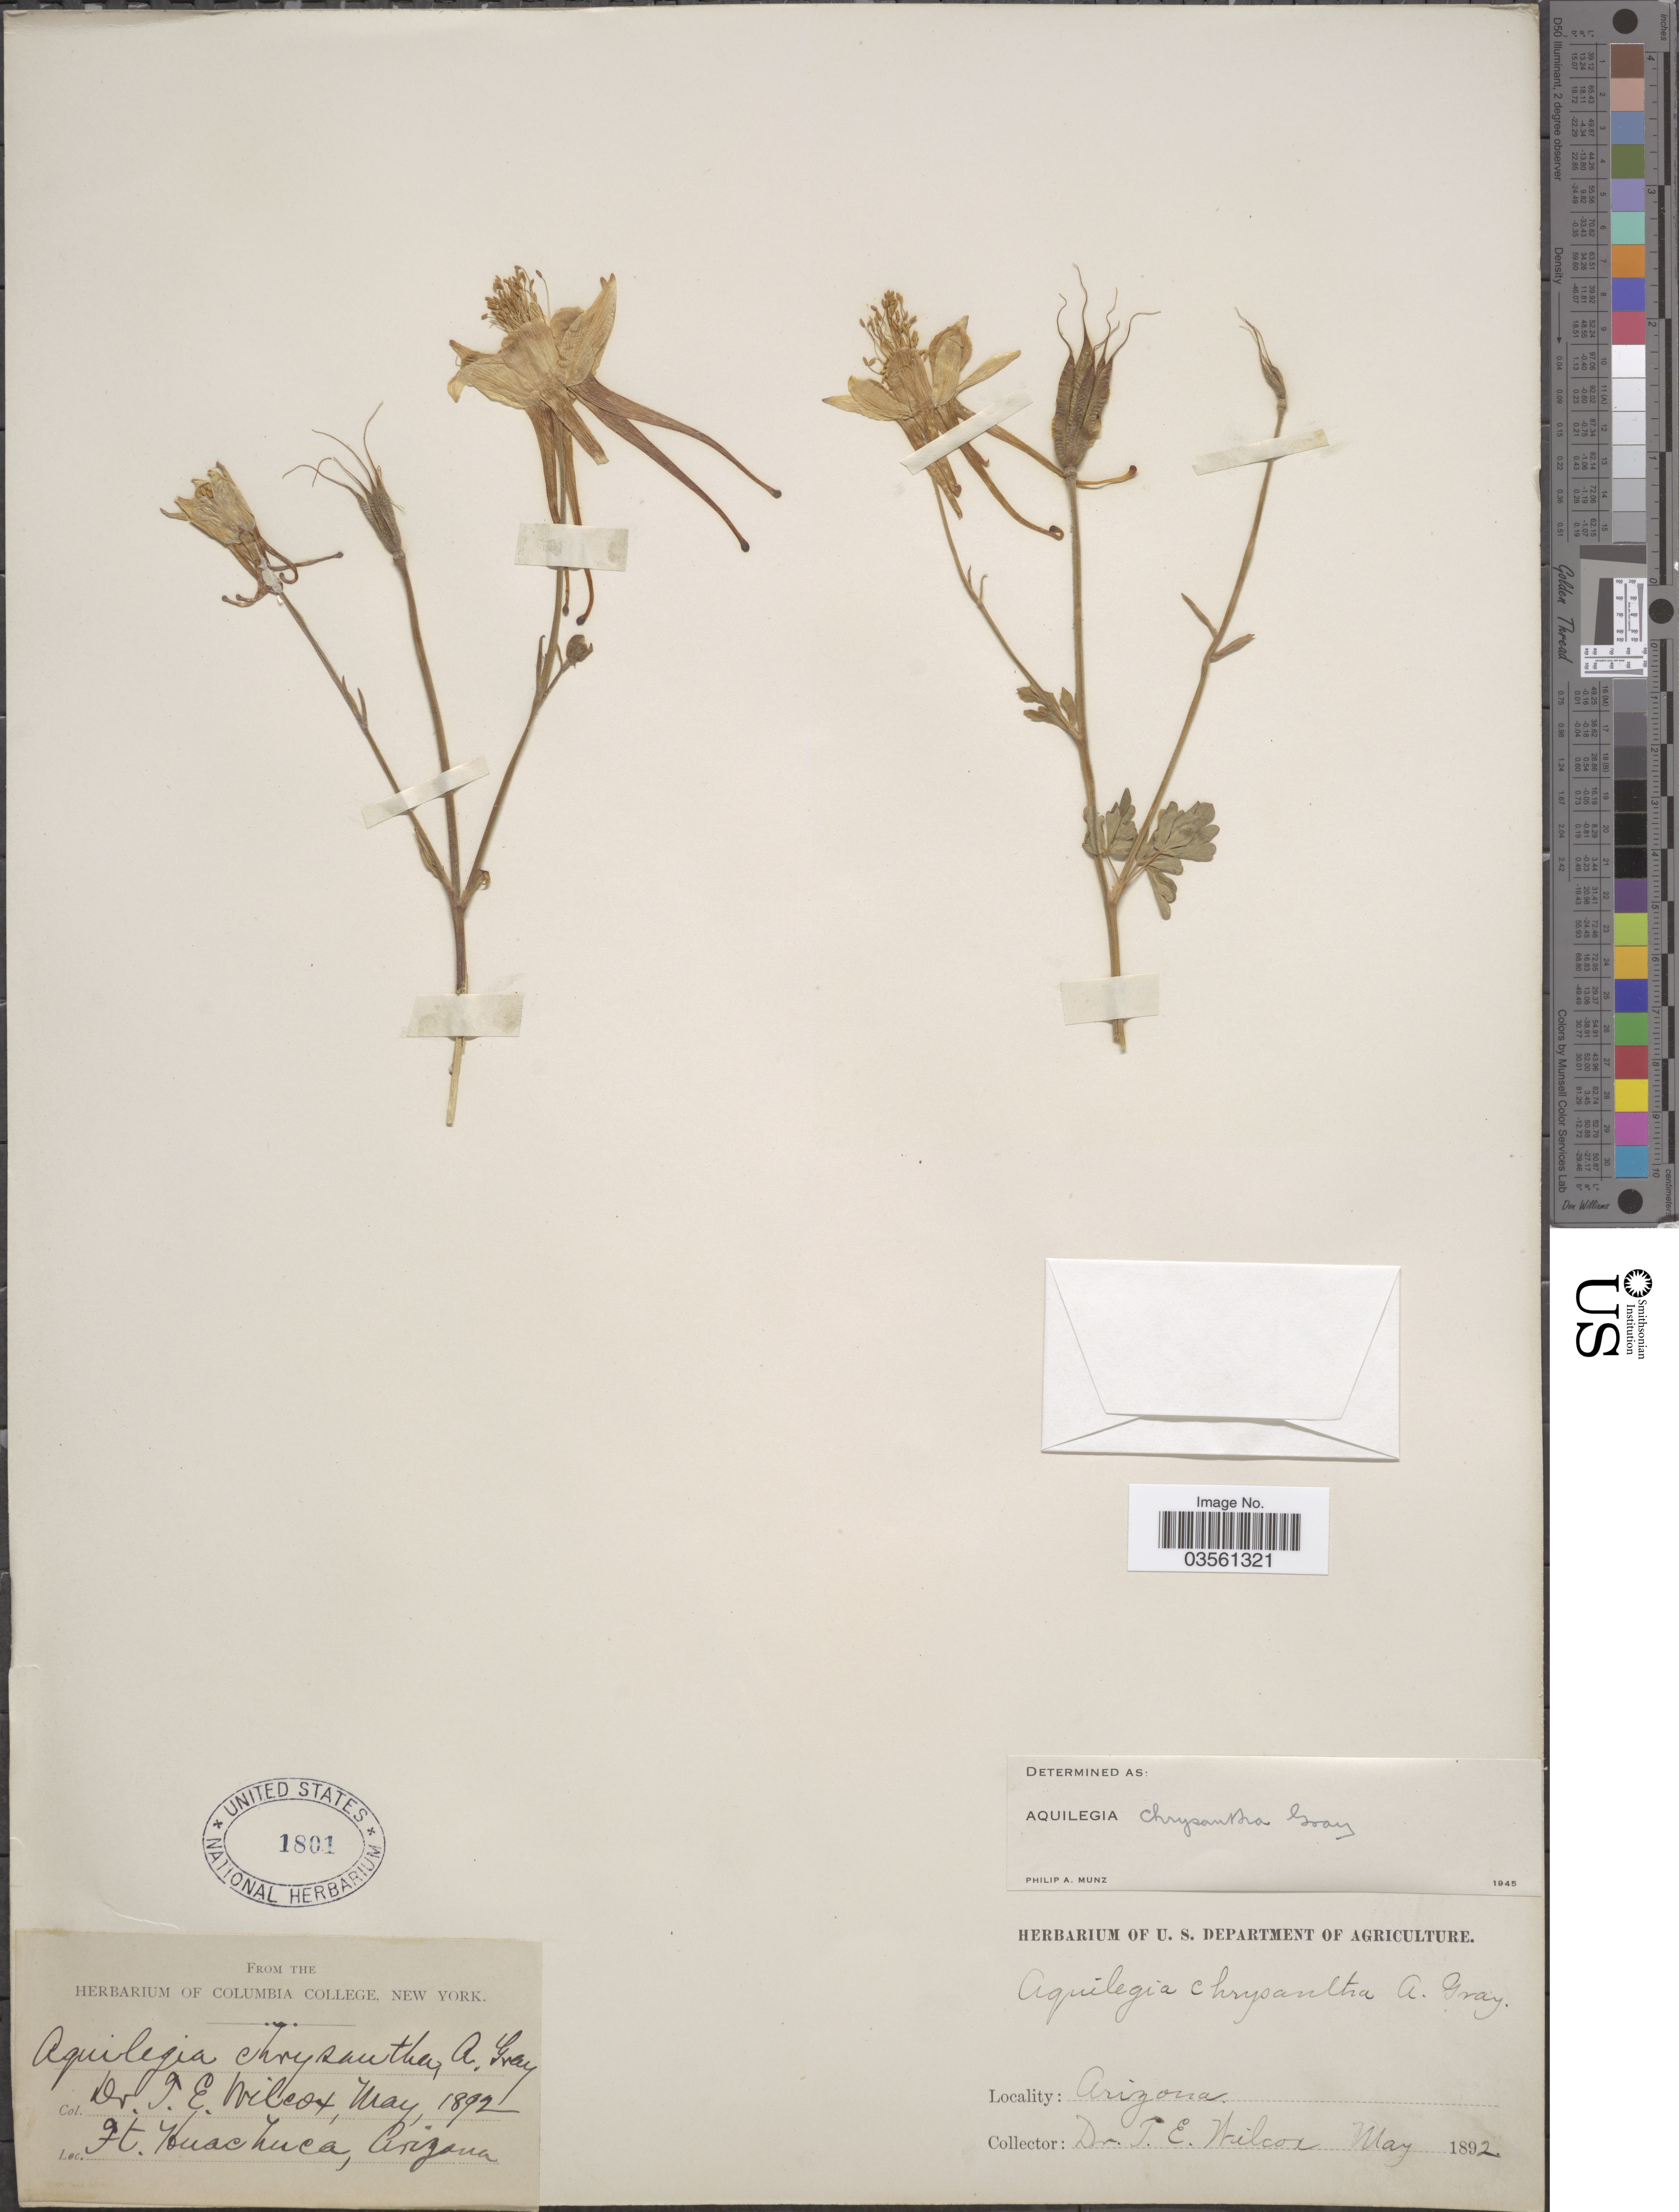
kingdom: Plantae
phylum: Tracheophyta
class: Magnoliopsida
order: Ranunculales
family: Ranunculaceae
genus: Aquilegia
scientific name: Aquilegia chrysantha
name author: A. Gray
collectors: T. E. Wilcox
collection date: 1892-05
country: United States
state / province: Arizona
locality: Ft. Huachuca.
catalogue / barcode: US 1801